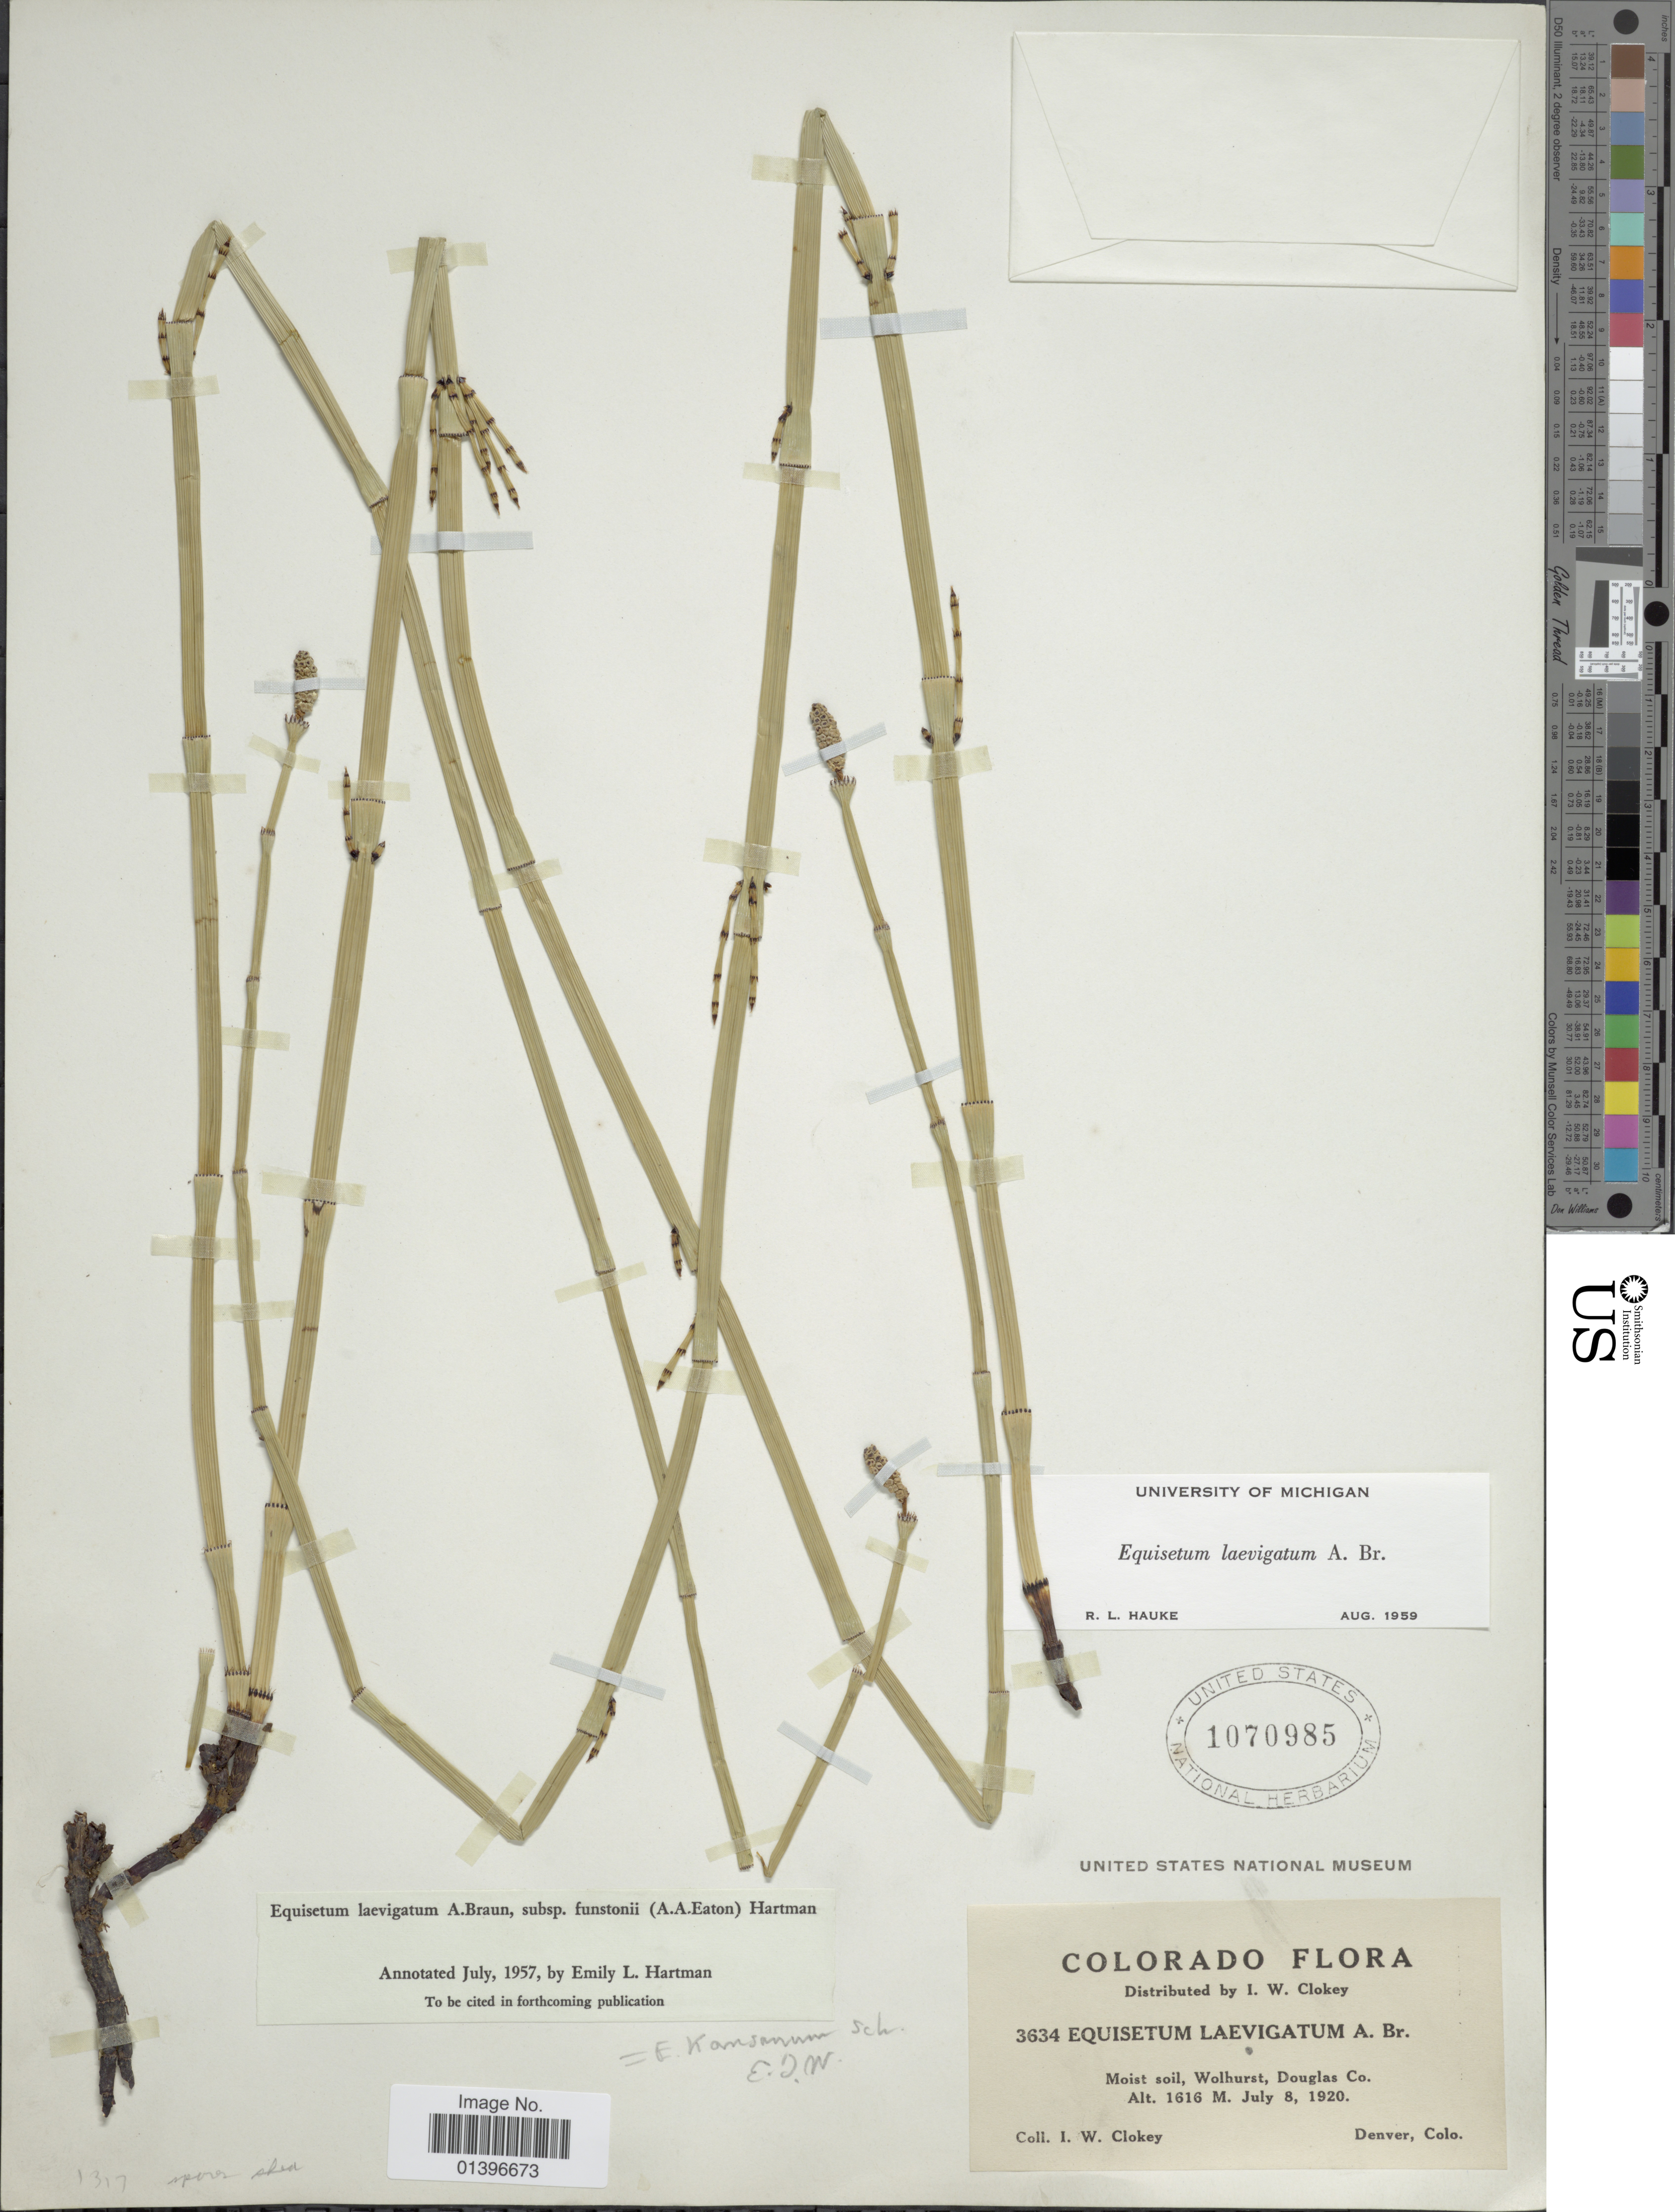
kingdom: Plantae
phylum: Tracheophyta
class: Polypodiopsida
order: Equisetales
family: Equisetaceae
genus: Equisetum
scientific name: Equisetum laevigatum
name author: A. Braun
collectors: I. W. Clokey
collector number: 3634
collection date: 1920-07-08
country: United States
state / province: Colorado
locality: Moist soil, Wolhurst, Douglas Co.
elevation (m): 1616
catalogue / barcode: US 1070985